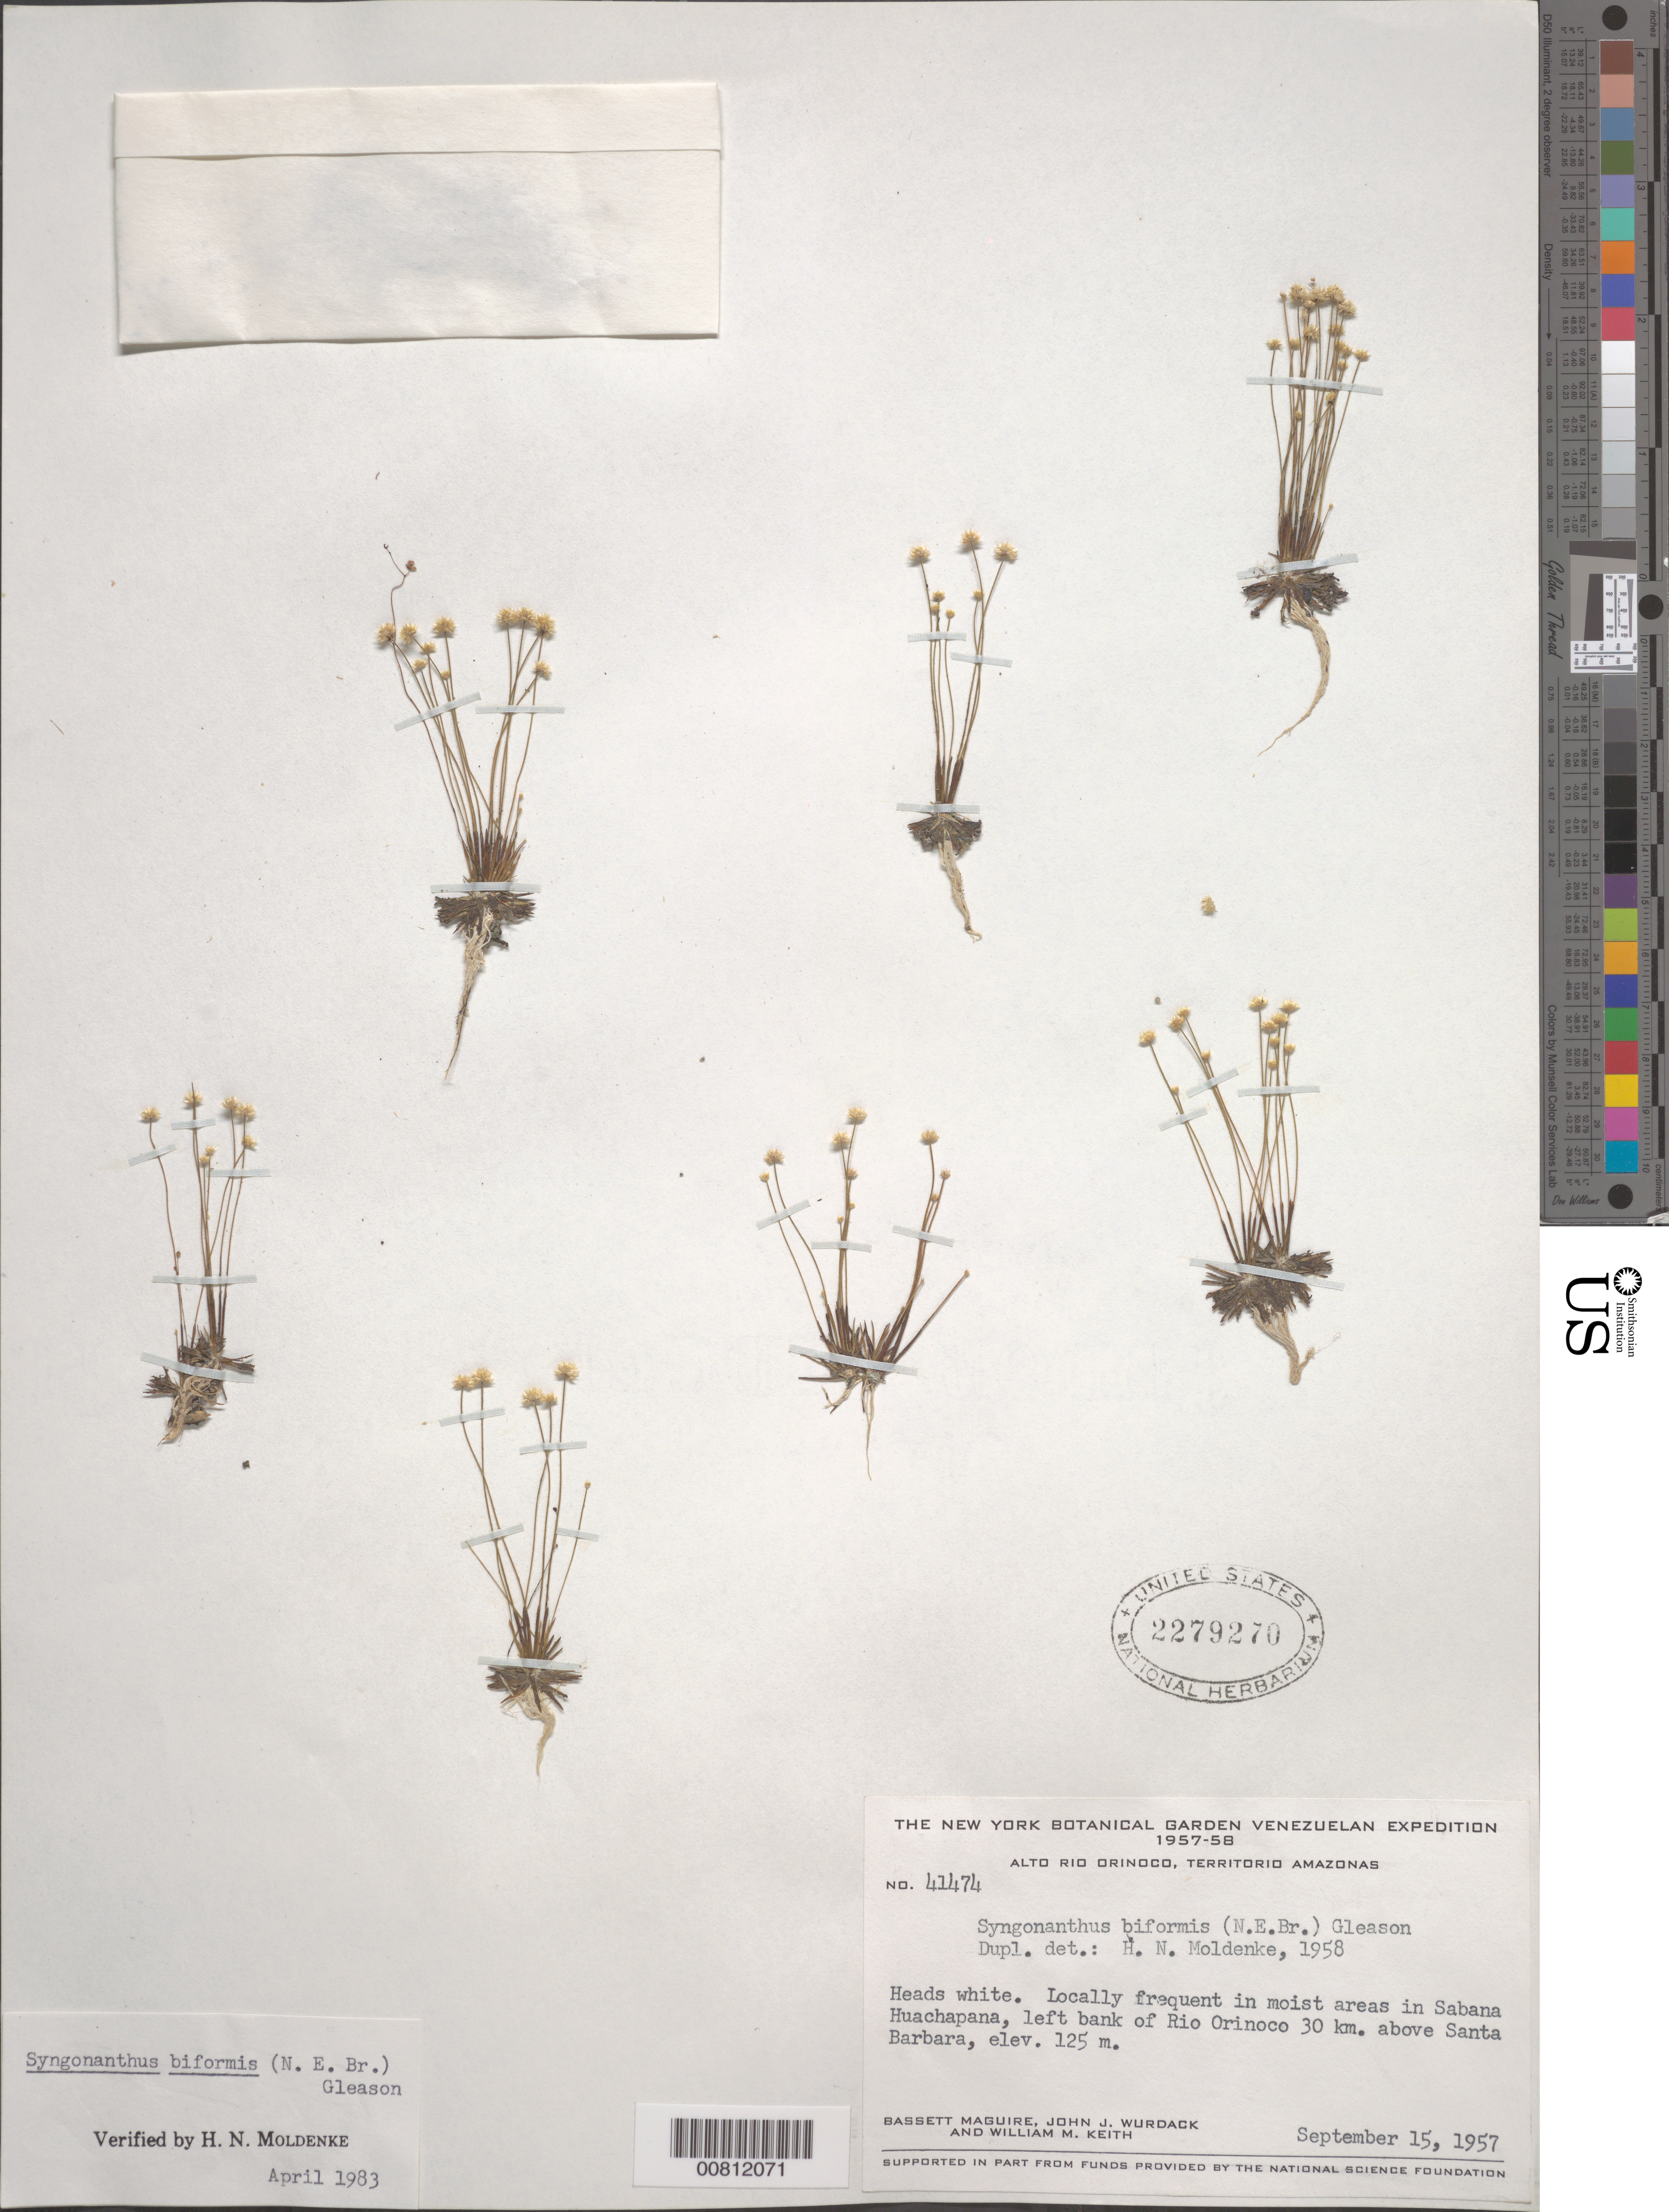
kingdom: Plantae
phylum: Tracheophyta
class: Liliopsida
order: Poales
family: Eriocaulaceae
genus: Syngonanthus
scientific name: Syngonanthus biformis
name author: (N.E. Br.) Gleason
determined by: Moldenke, H. N.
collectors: B. Maguire, J. J. Wurdack & W. Keith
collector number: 41474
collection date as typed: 15-Sep-57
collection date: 1957-09-15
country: Venezuela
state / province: Amazonas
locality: Río Orinoco, Sabana Huachapana, 30 km above mouth of Río Ventuari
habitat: Moist areas in savanna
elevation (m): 125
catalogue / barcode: US 2279270